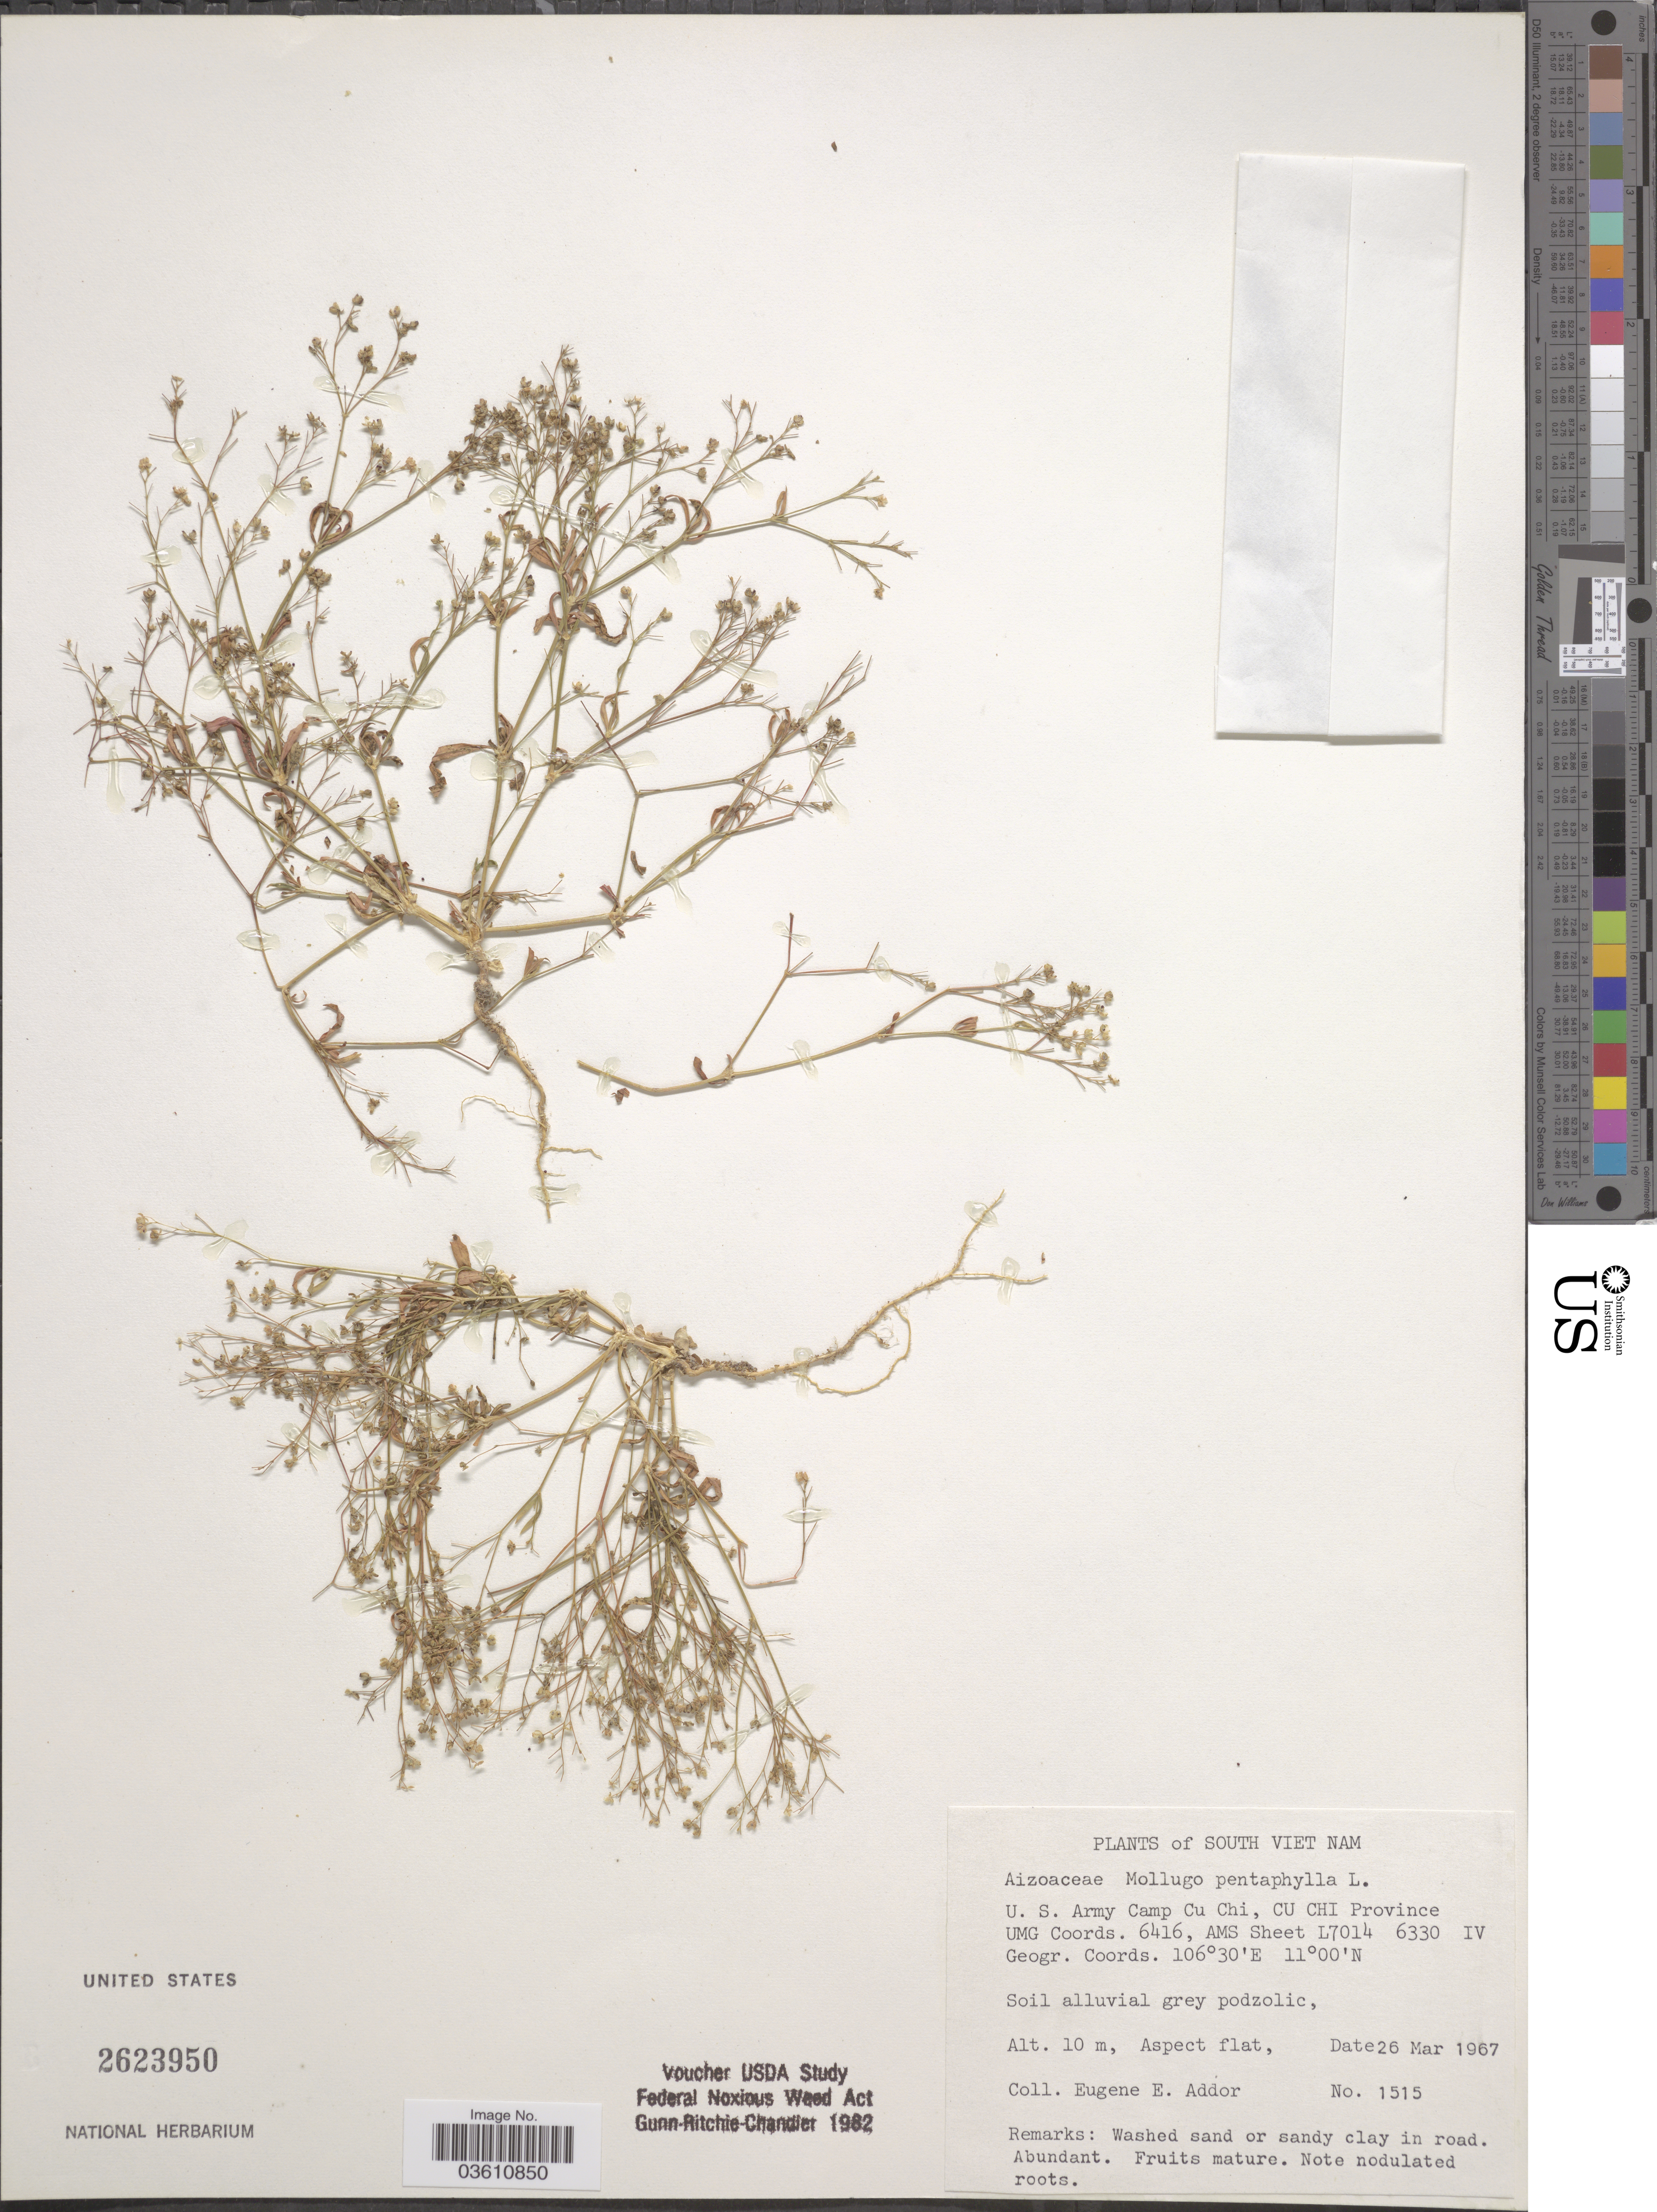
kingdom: Plantae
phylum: Tracheophyta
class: Magnoliopsida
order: Caryophyllales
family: Molluginaceae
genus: Trigastrotheca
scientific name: Trigastrotheca pentaphylla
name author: (L.) Thulin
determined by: Strong, Mark T., (BOT), Smithsonian Institution - National Museum of Natural History (UNITED STATES)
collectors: E. E. Addor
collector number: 1515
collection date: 1967-03-26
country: Vietnam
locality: South Vietnam. U. S. Army Camp Cu Chi, Cu Chi Province UMG Coords. 6416, AMS Sheet L7014 6330 IV.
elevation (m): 10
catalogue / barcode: US 2623950